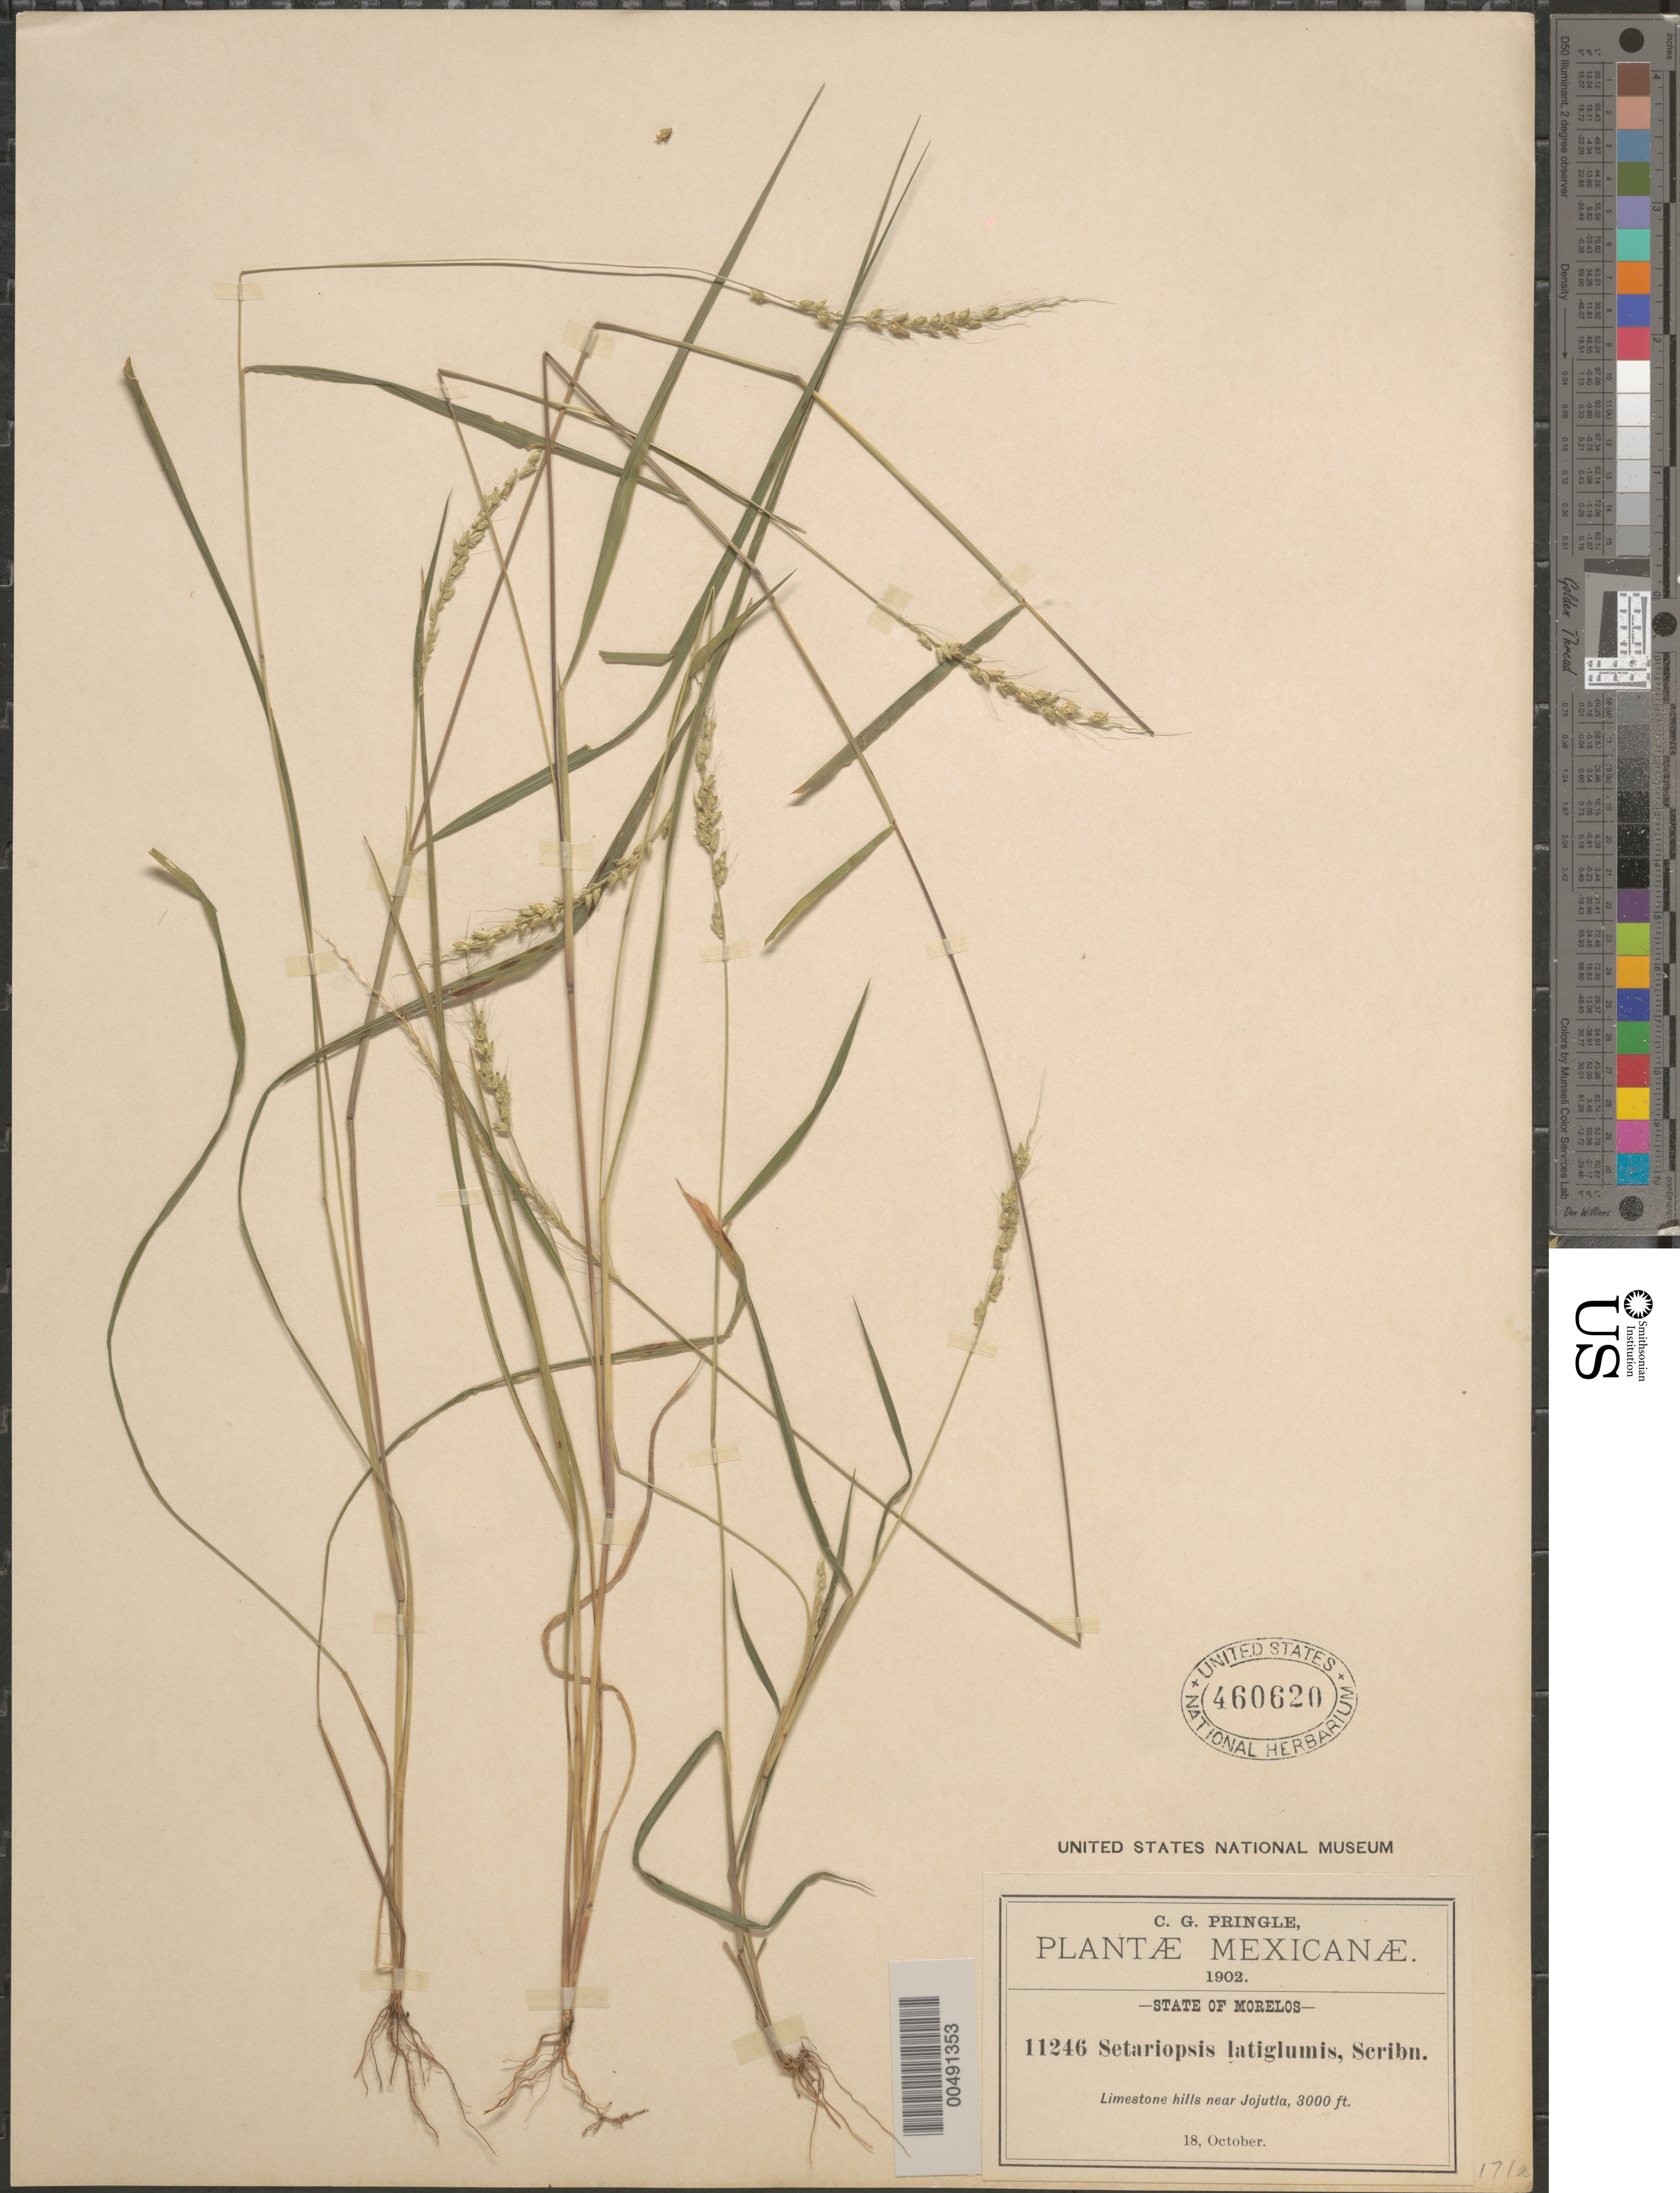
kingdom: Plantae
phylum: Tracheophyta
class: Liliopsida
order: Poales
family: Poaceae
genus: Setariopsis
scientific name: Setariopsis latiglumis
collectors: C. G. Pringle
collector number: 11246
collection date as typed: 18 Oct 1902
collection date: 1902-10-18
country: Mexico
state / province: Morelos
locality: Near Jojutla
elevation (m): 914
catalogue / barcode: US 460620